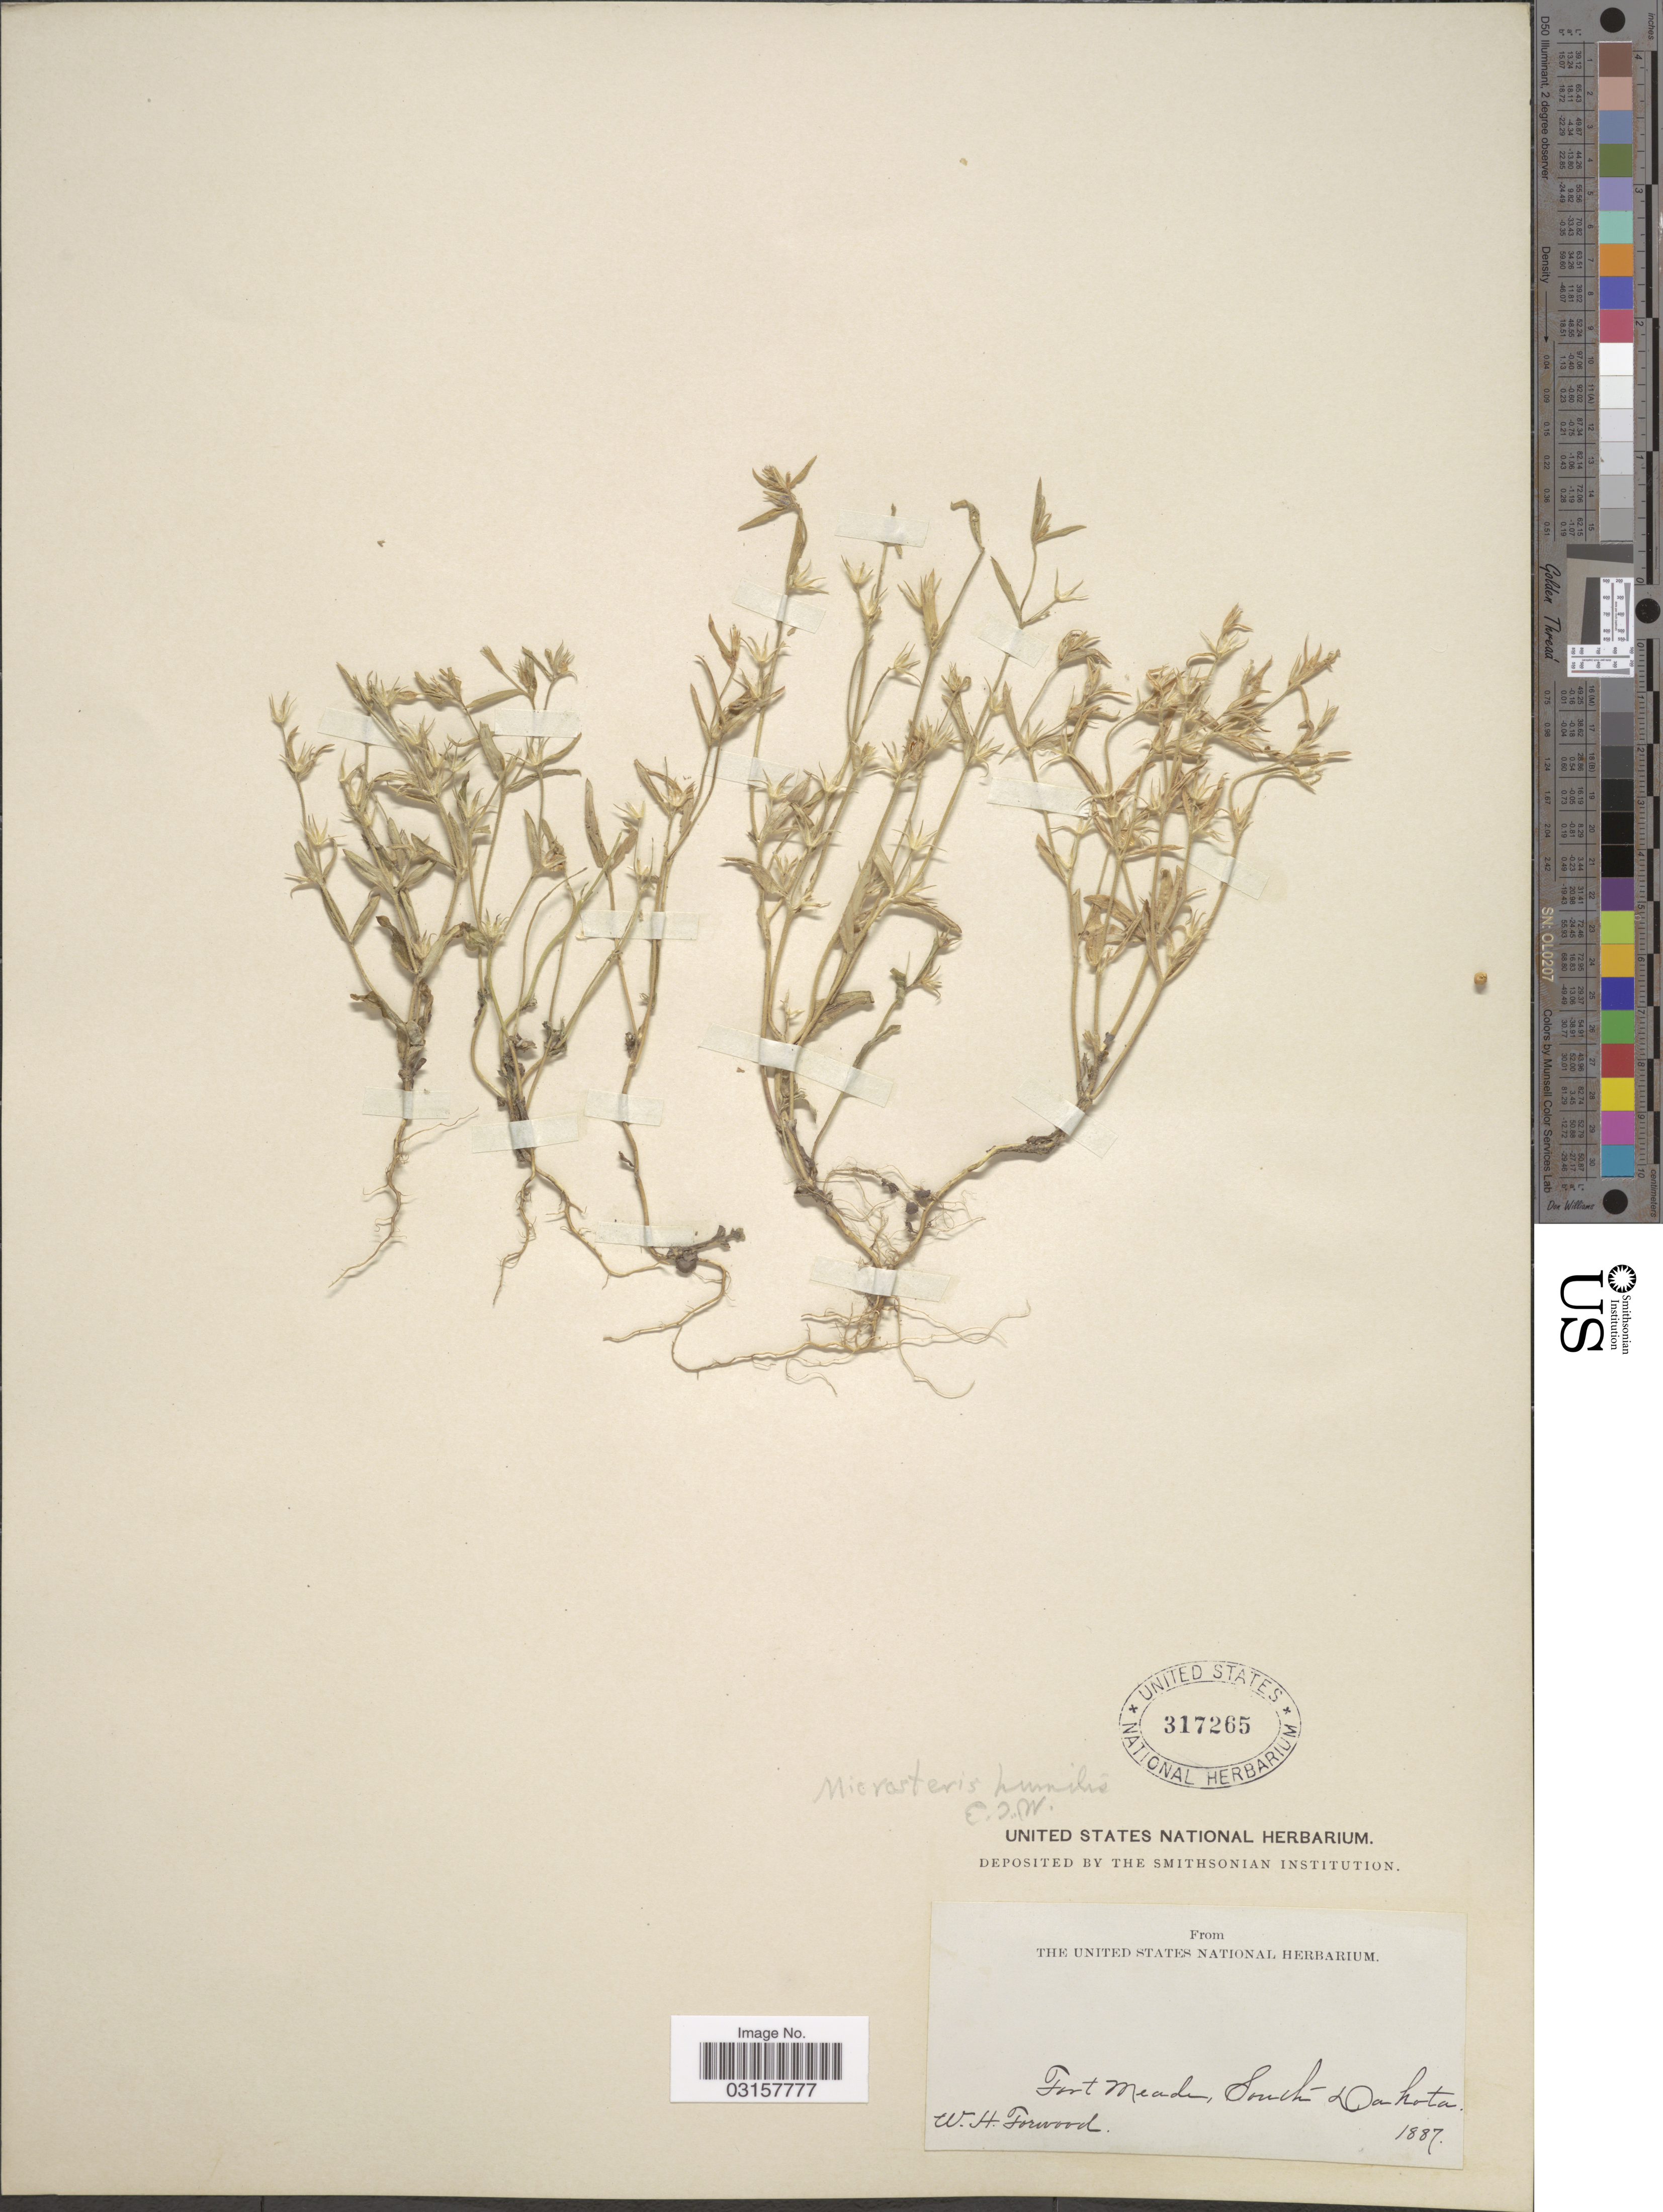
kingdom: Plantae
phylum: Tracheophyta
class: Magnoliopsida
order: Ericales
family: Polemoniaceae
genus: Microsteris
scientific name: Microsteris gracilis var. humilior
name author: (Hook.) Cronquist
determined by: (US) Smithsonian Institution - National Museum of Natural History - Department of Botany (UNITED STATES)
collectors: W. Forwood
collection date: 1887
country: United States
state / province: South Dakota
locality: Fort Meade.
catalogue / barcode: US 317265